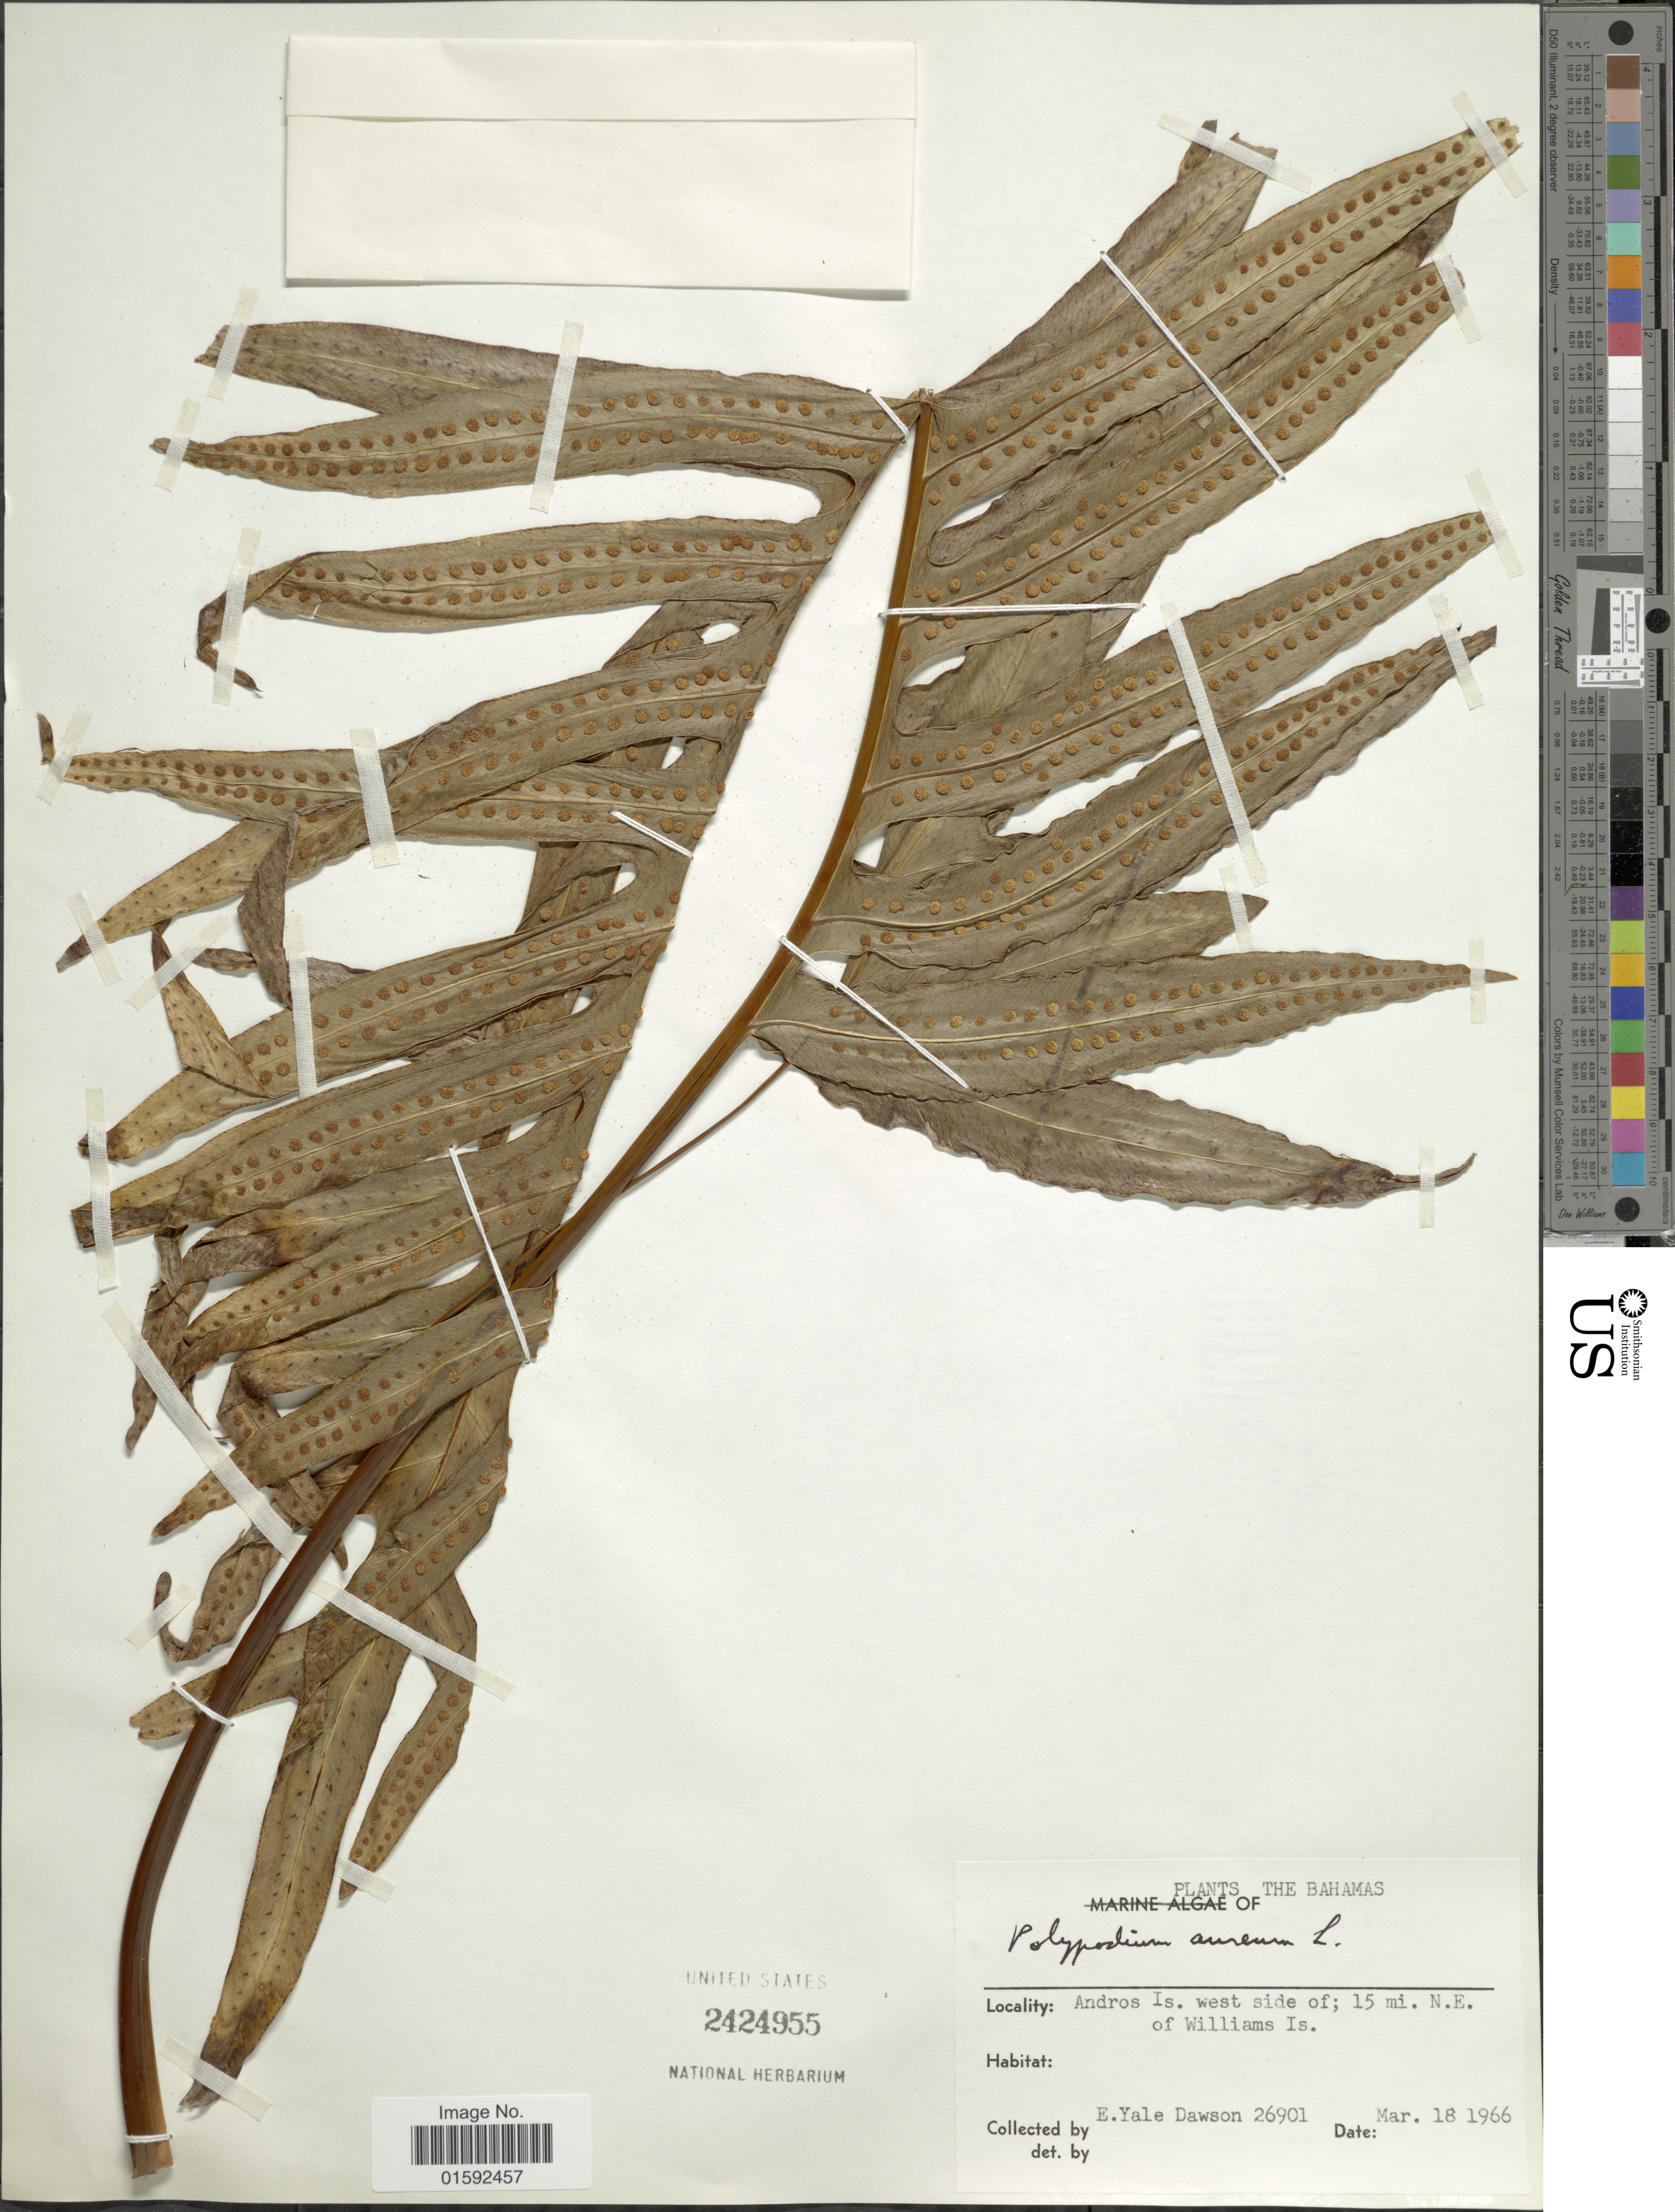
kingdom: Plantae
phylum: Tracheophyta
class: Polypodiopsida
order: Polypodiales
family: Polypodiaceae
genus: Phlebodium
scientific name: Phlebodium pseudoaureum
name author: (Cav.) Lellinger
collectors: N. Yensen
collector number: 26901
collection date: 1966-03-18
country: Bahamas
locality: The Bahamas, Andros Is. west side of; 15 mi. N. E. of Williams Is.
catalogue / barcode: US 2424955